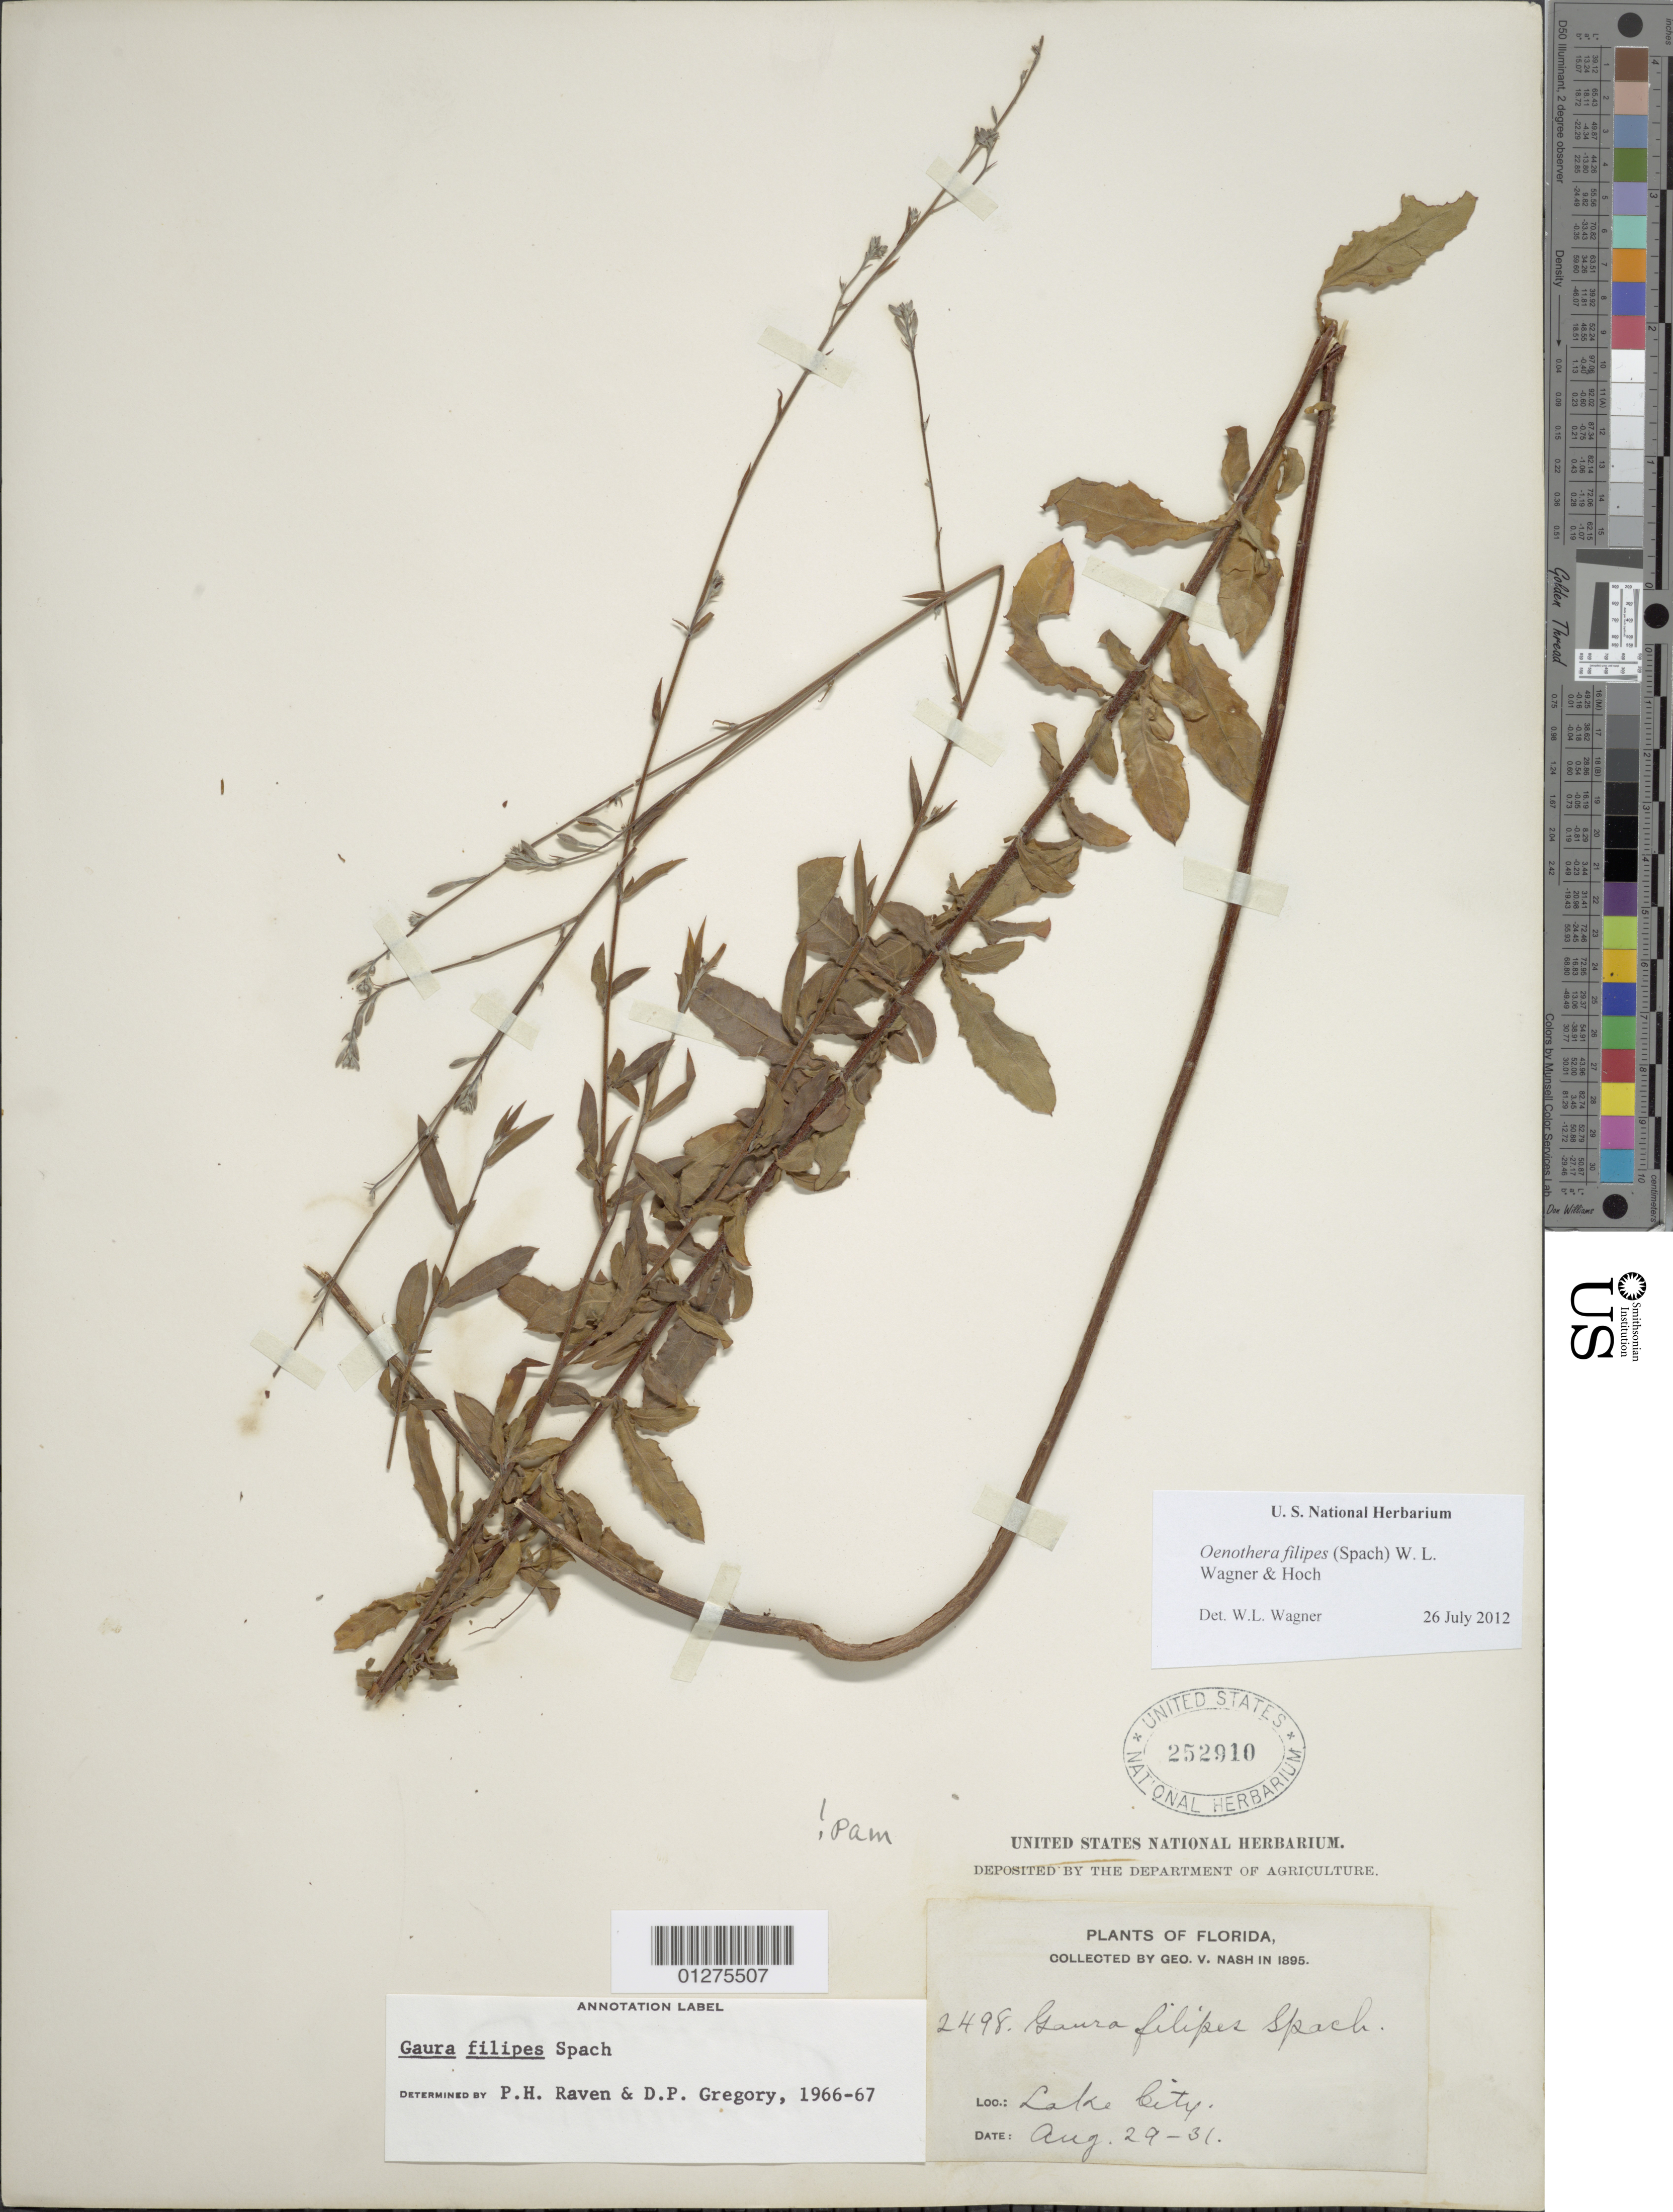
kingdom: Plantae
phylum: Tracheophyta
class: Magnoliopsida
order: Myrtales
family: Onagraceae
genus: Oenothera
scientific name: Oenothera filipes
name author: (Spach) W.L. Wagner & Hoch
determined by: Wagner, W. L., (BOT), Smithsonian Institution - National Museum of Natural History (UNITED STATES)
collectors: G. V. Nash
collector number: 2498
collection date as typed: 29 Aug 1895 to 31 Aug 1895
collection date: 1895-08-29/1895-08-31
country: United States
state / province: Florida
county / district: Columbia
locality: Lake City.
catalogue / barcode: US 252910